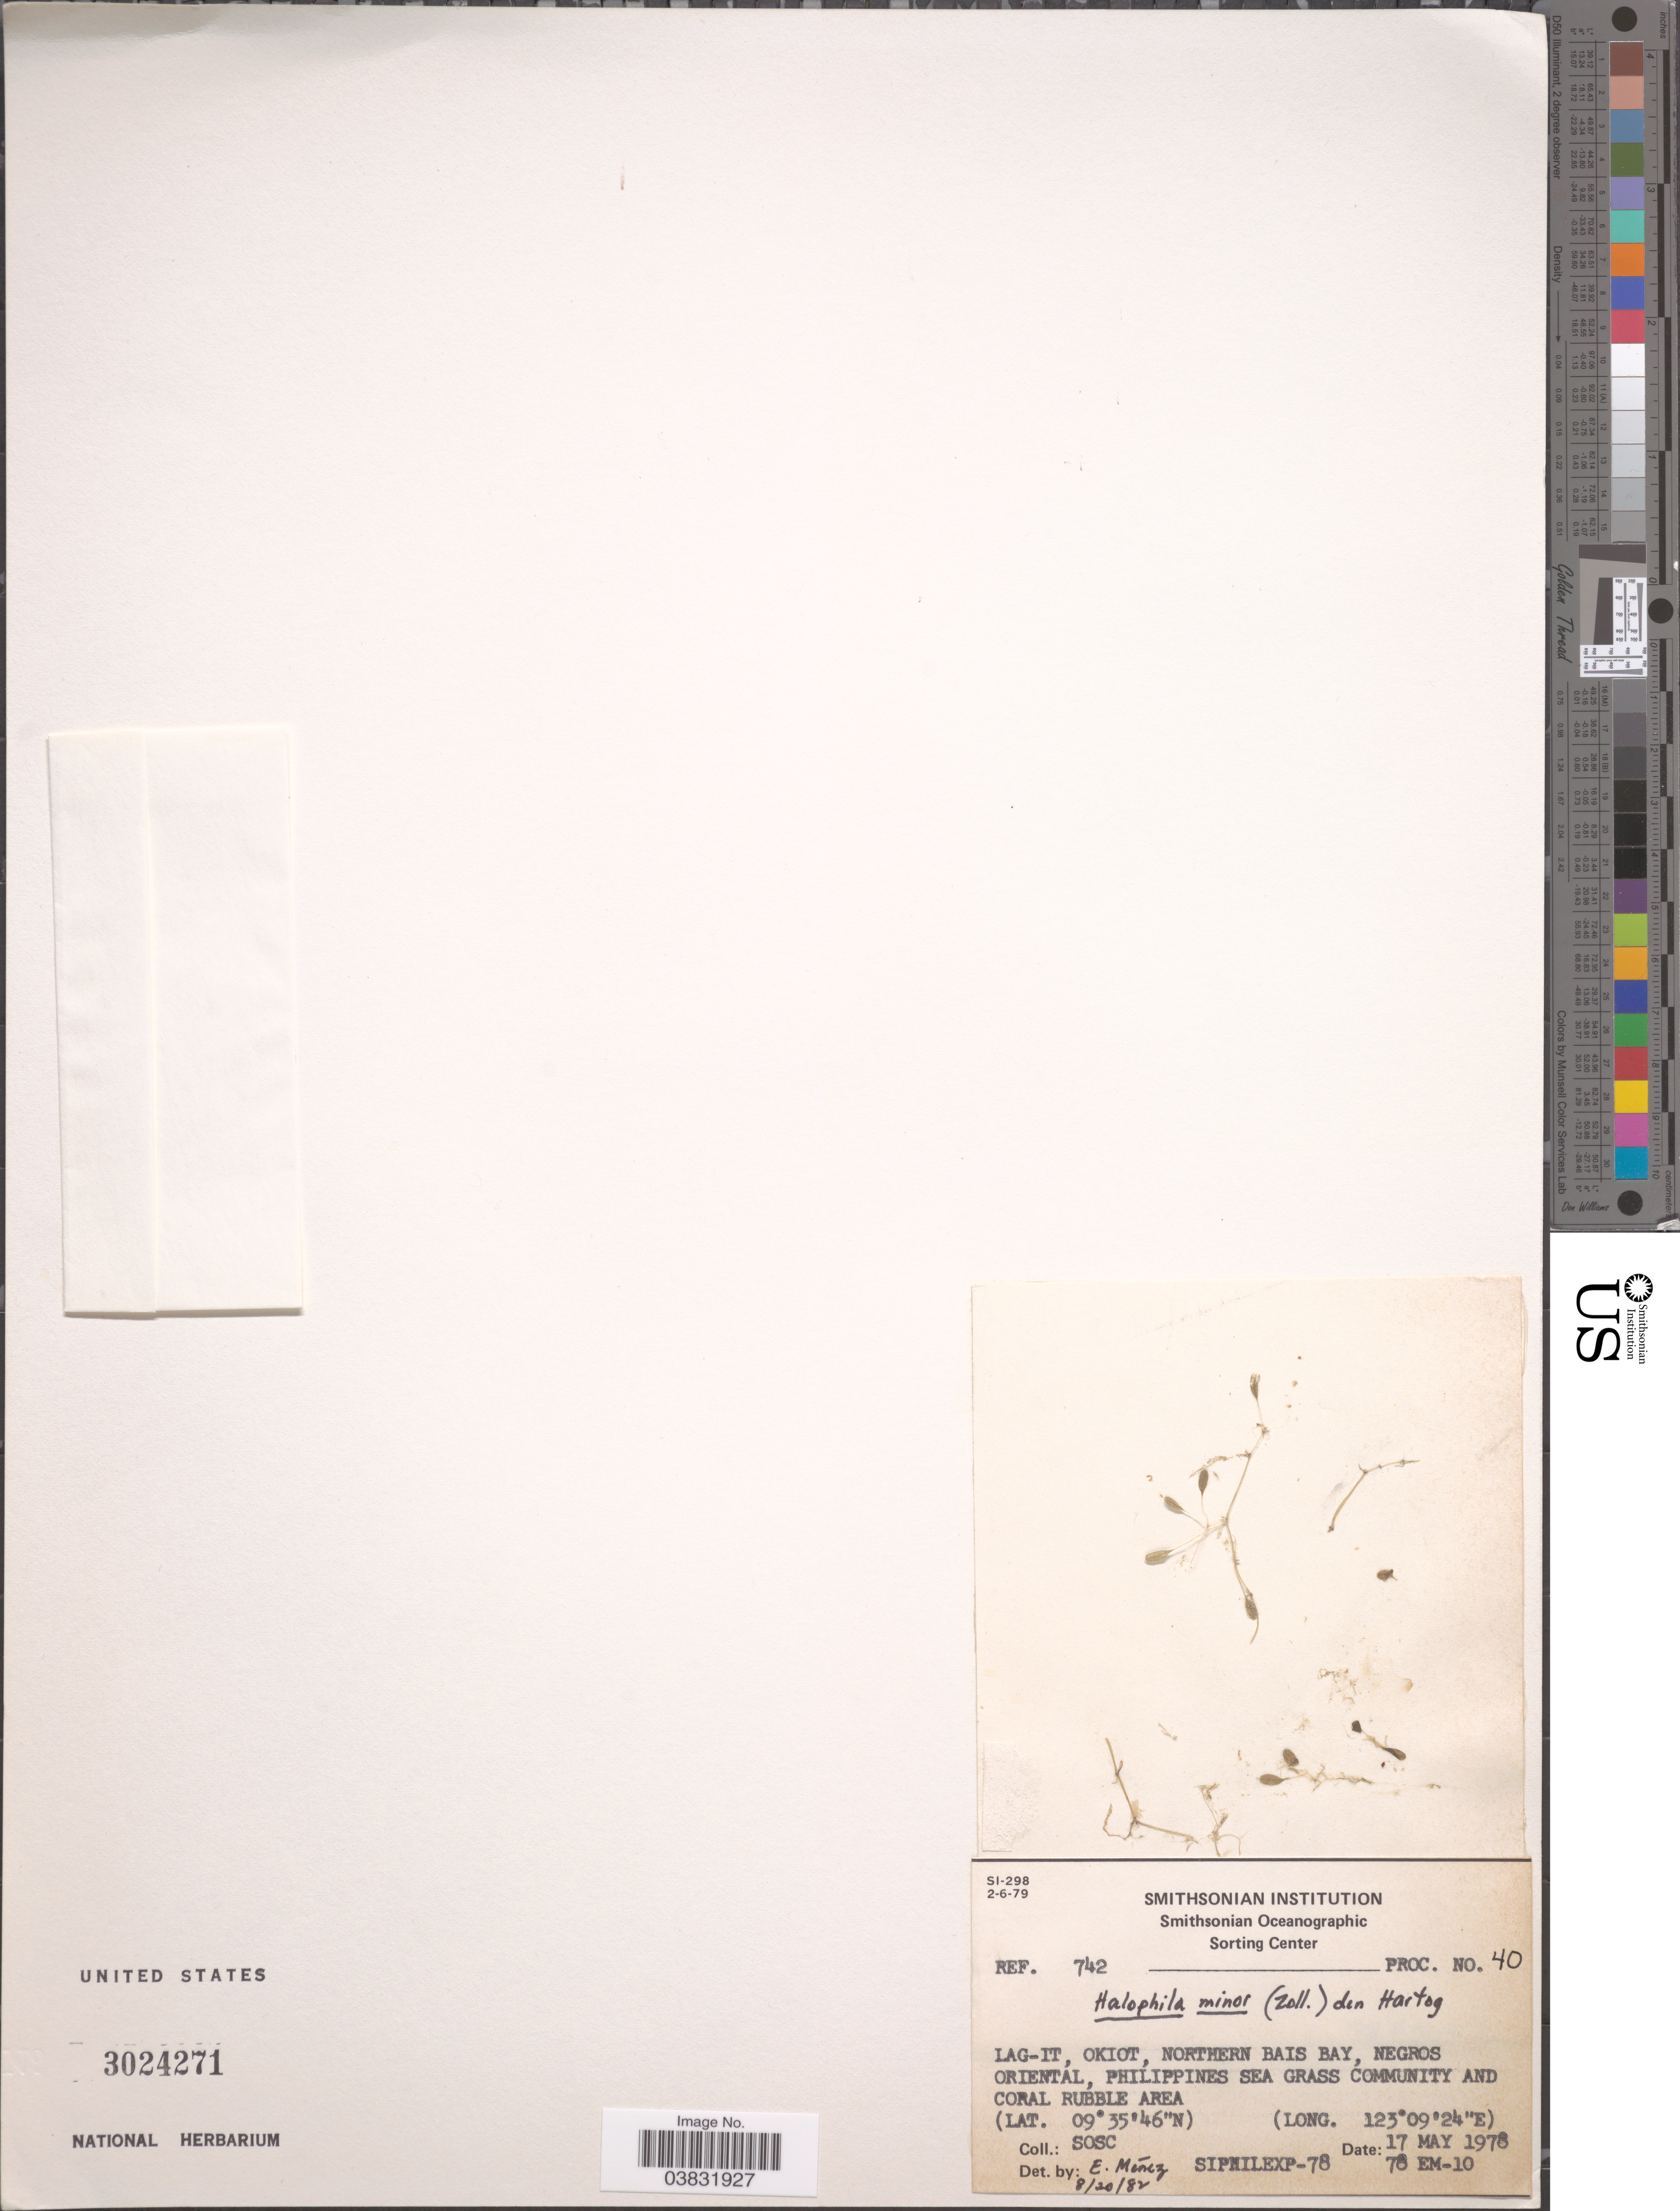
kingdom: Plantae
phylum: Tracheophyta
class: Liliopsida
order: Alismatales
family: Hydrocharitaceae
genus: Halophila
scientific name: Halophila minor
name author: (Zoll.) Hartog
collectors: SOSC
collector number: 742/40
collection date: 1978-05-17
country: Philippines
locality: LAG-IT, Okiot, Northern Basis Bay, Negros Oriental, Philippines Sea Grass Community and Coral Rubble Area.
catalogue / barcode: US 3024271